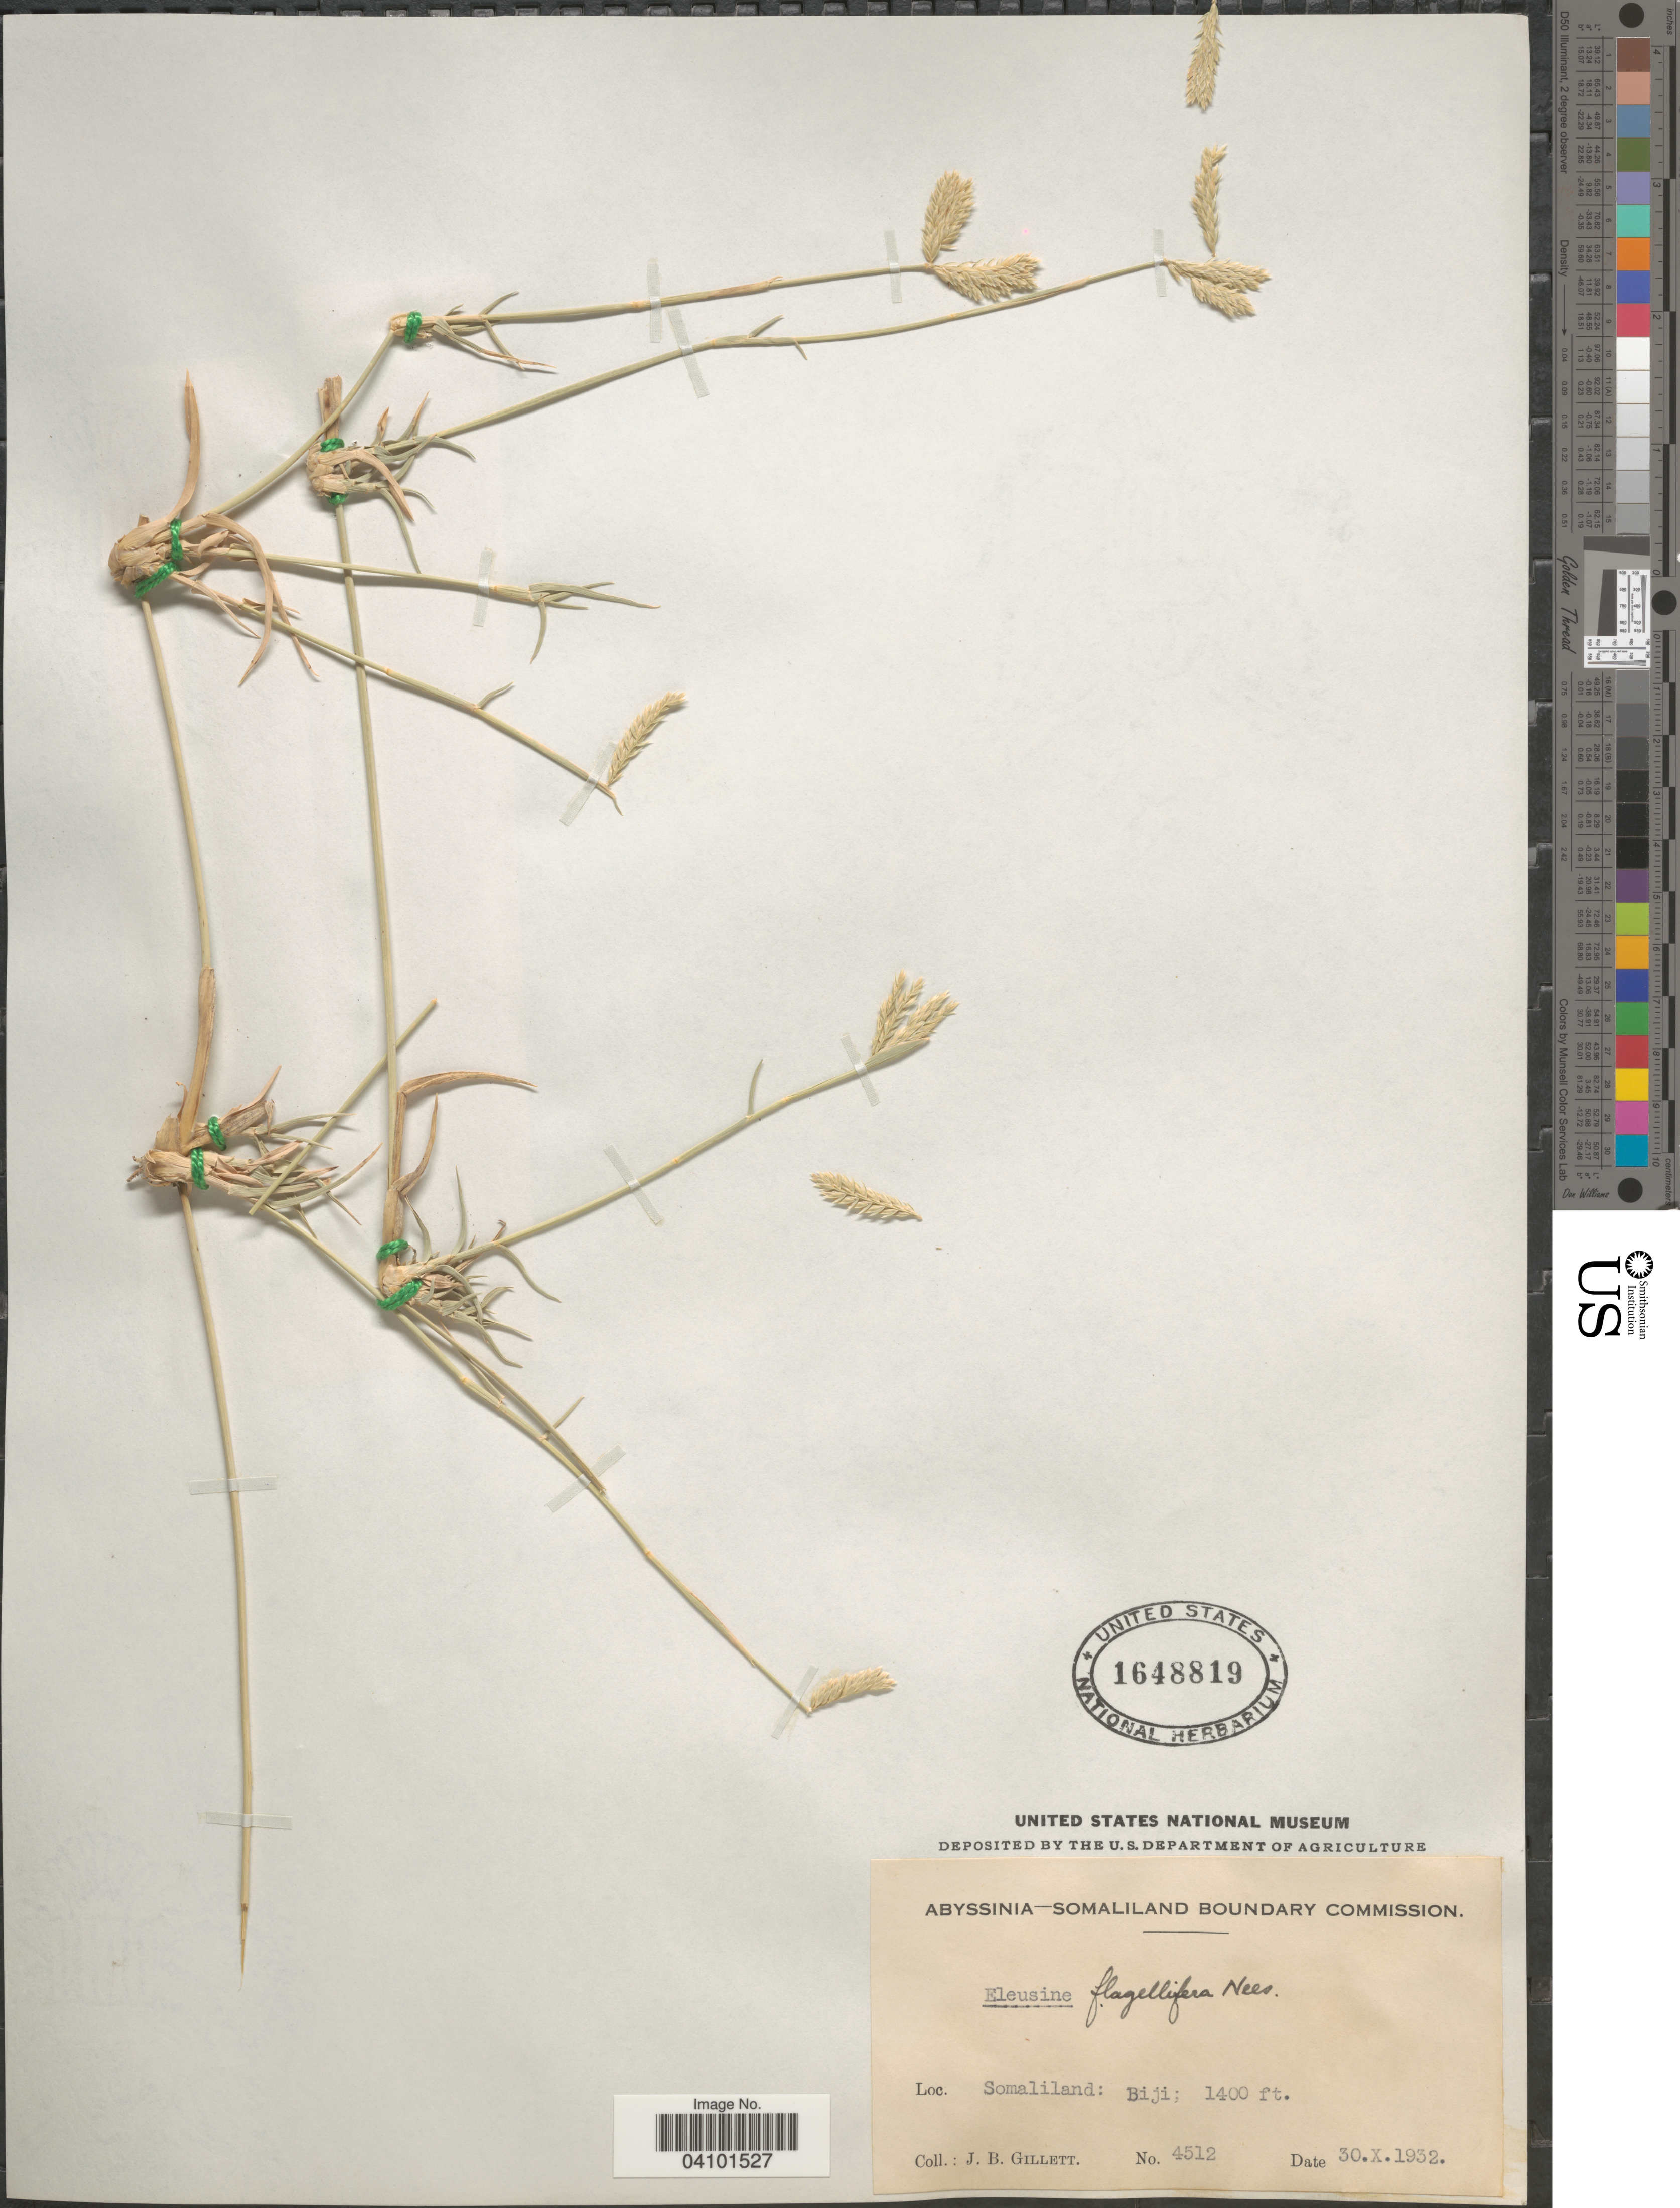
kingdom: Plantae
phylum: Tracheophyta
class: Liliopsida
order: Poales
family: Poaceae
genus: Chloris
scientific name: Chloris flagellifera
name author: (Nees) P.M. Peterson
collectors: J. B. Gillett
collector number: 4512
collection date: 1932-10-30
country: Somalia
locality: Somaliland: Biji.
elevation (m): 427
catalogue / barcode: US 1648819